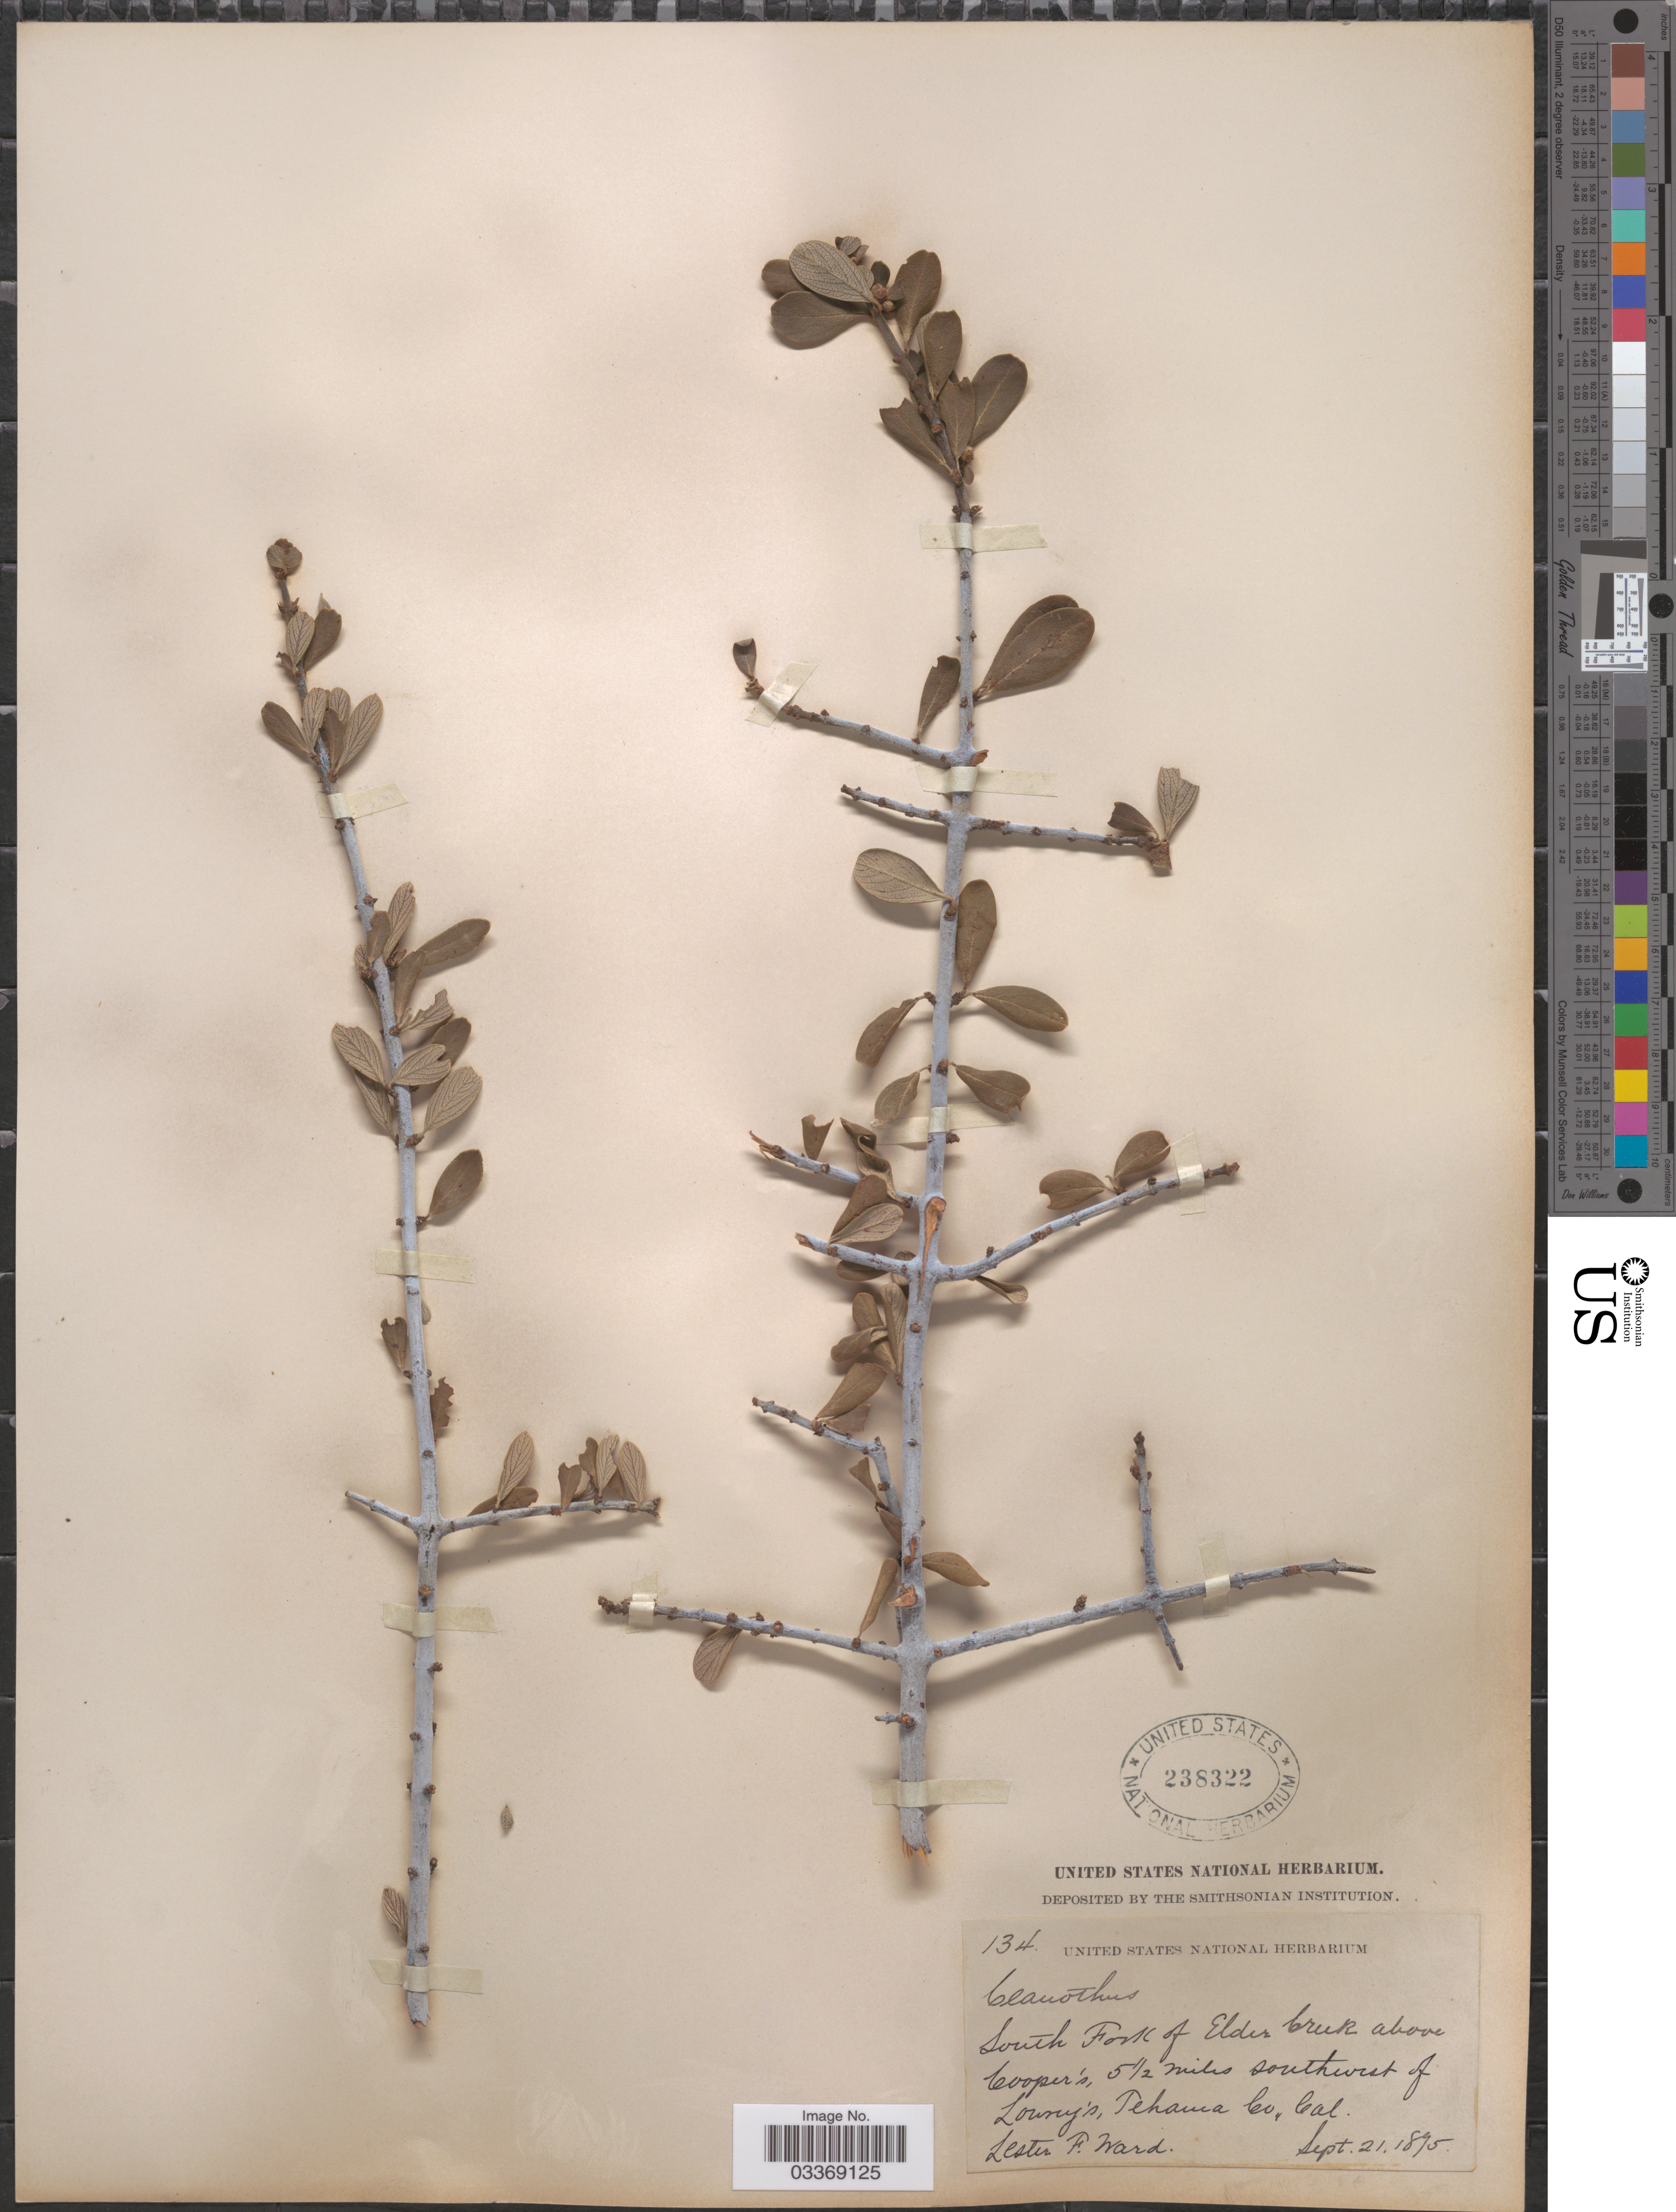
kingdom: Plantae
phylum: Tracheophyta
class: Magnoliopsida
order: Rosales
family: Rhamnaceae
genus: Ceanothus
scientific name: Ceanothus cuneatus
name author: (Hook.) Nutt.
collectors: L. F. Ward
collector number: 134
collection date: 1895-09-21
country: United States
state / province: California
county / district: Tehama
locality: South Fork of Elder Creek above Cooper's, 5½ miles southwest of Lowry's Tehama Co.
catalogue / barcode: US 238322